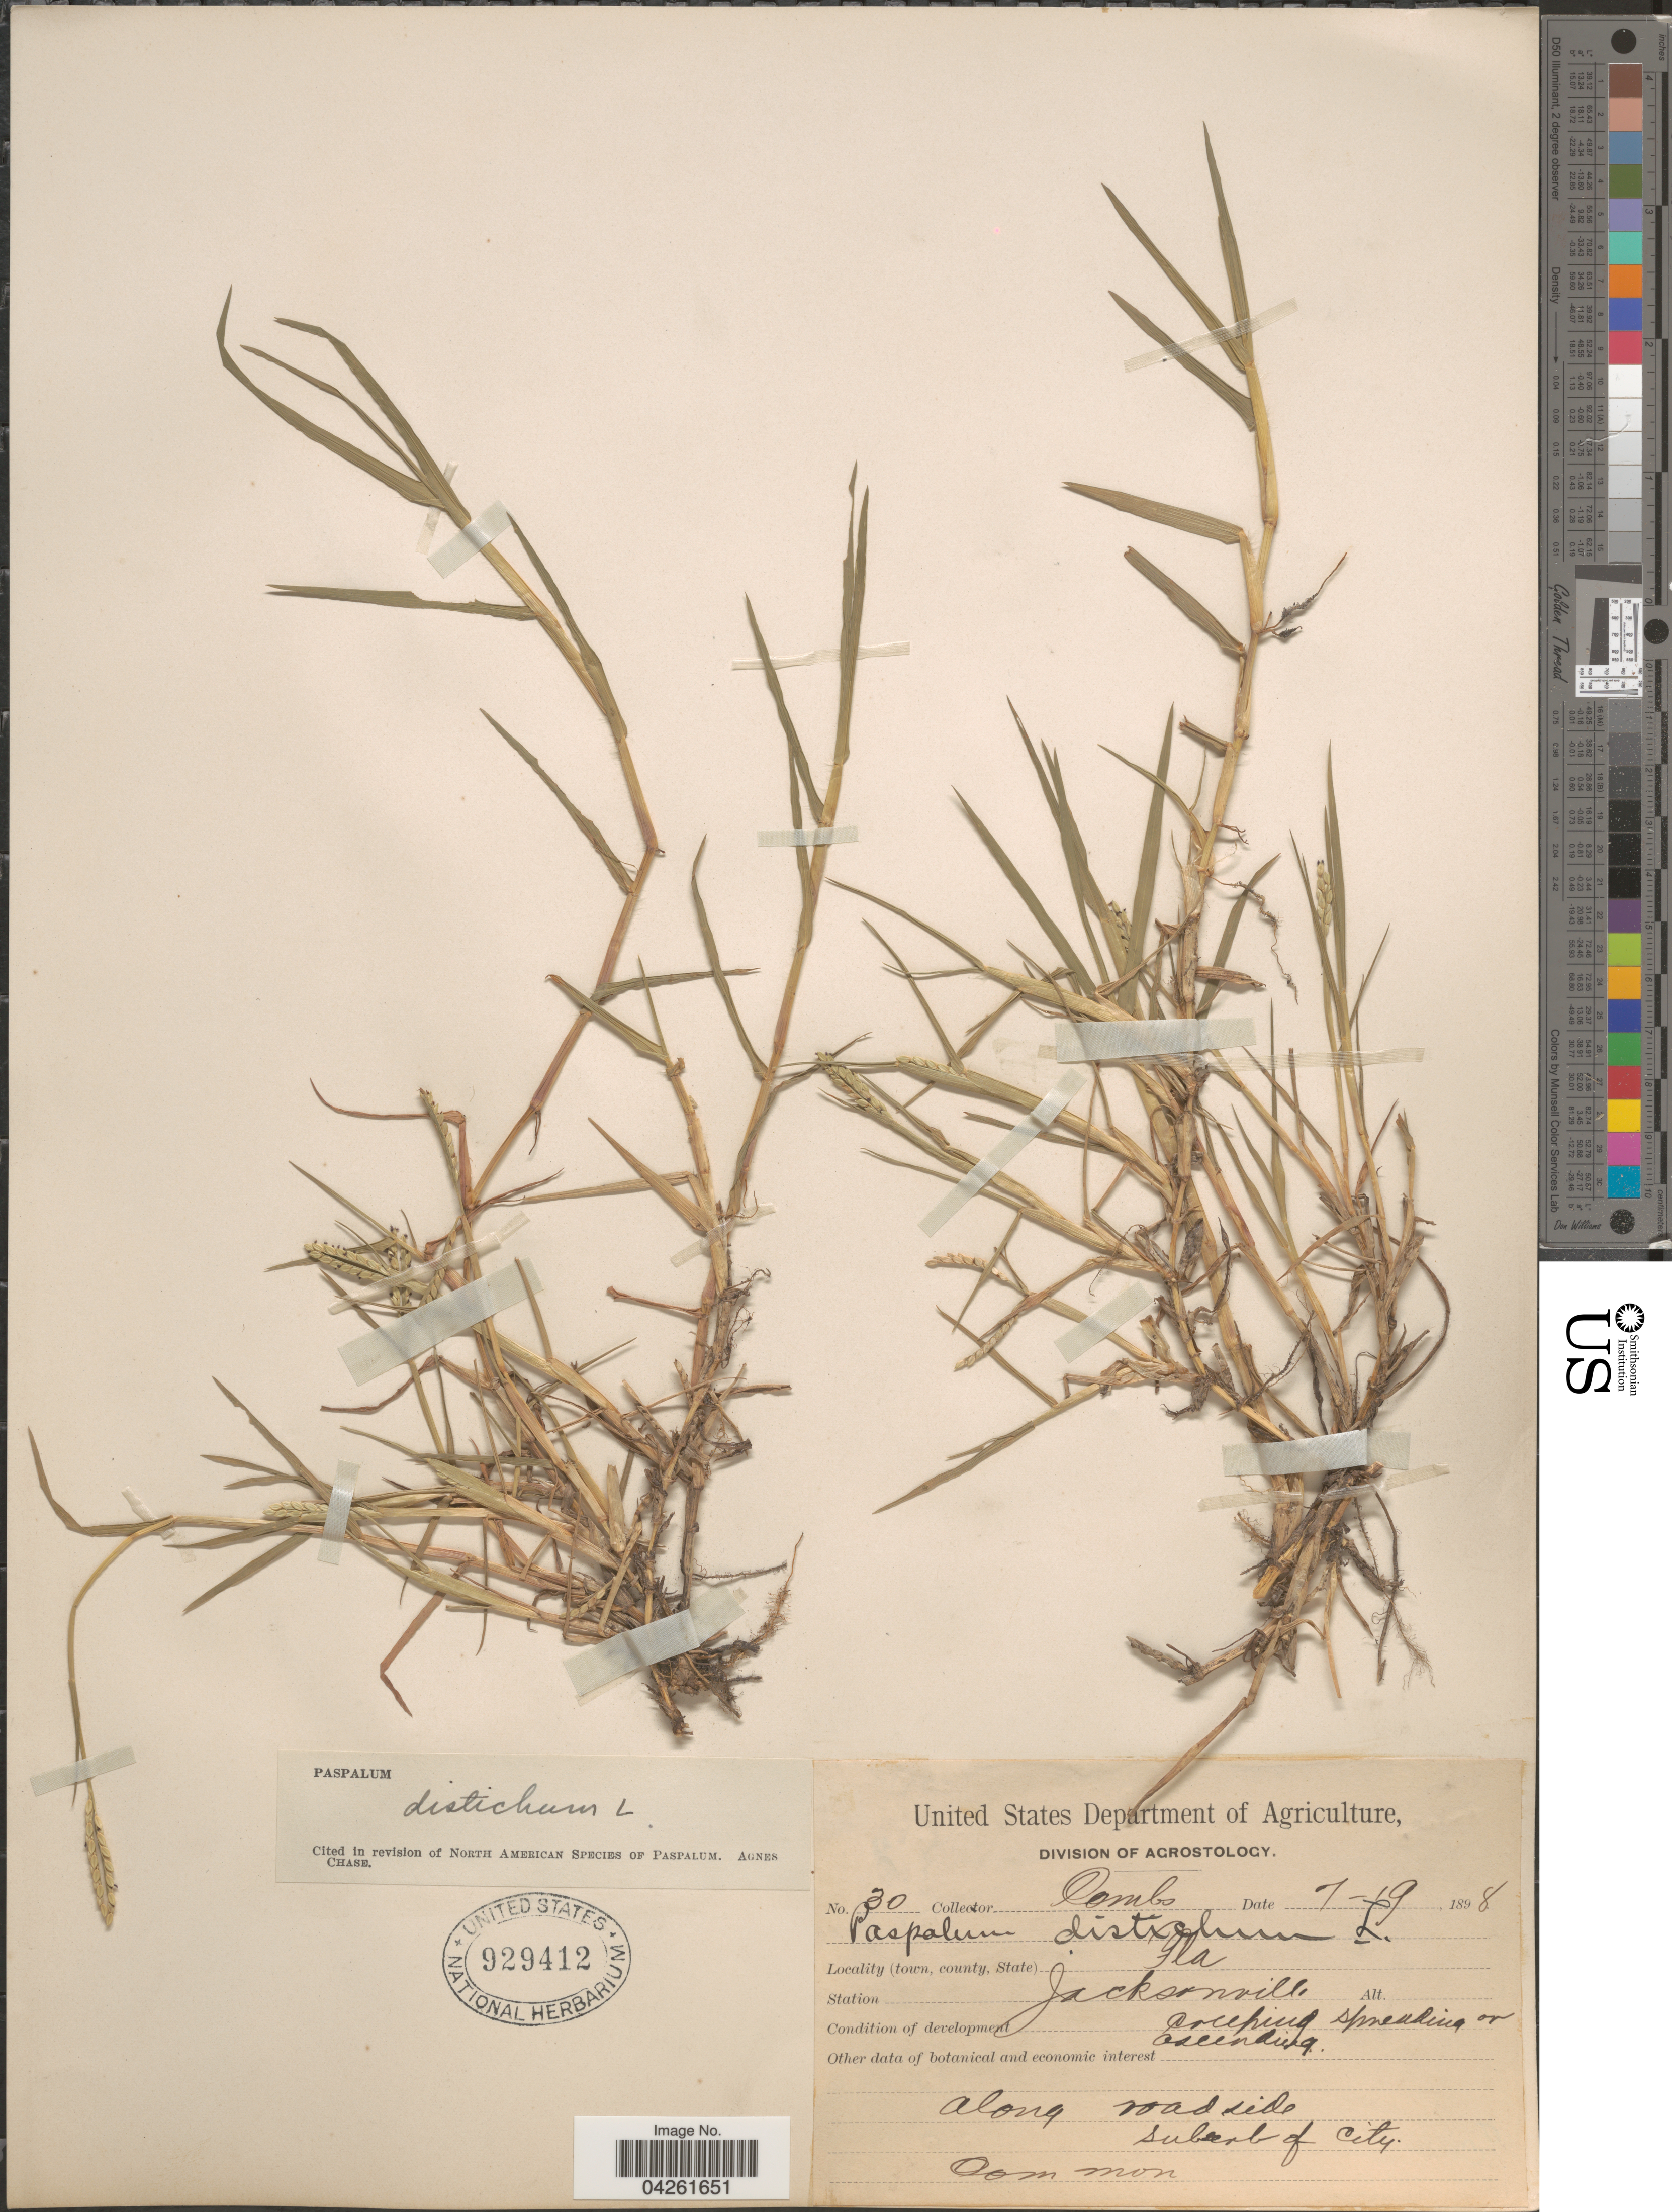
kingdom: Plantae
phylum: Tracheophyta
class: Liliopsida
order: Poales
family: Poaceae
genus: Paspalum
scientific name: Paspalum distichum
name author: L.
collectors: -. Combs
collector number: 30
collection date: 1898-07-19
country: United States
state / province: Florida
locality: Station Jacksonville. Along roadside.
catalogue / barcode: US 929412